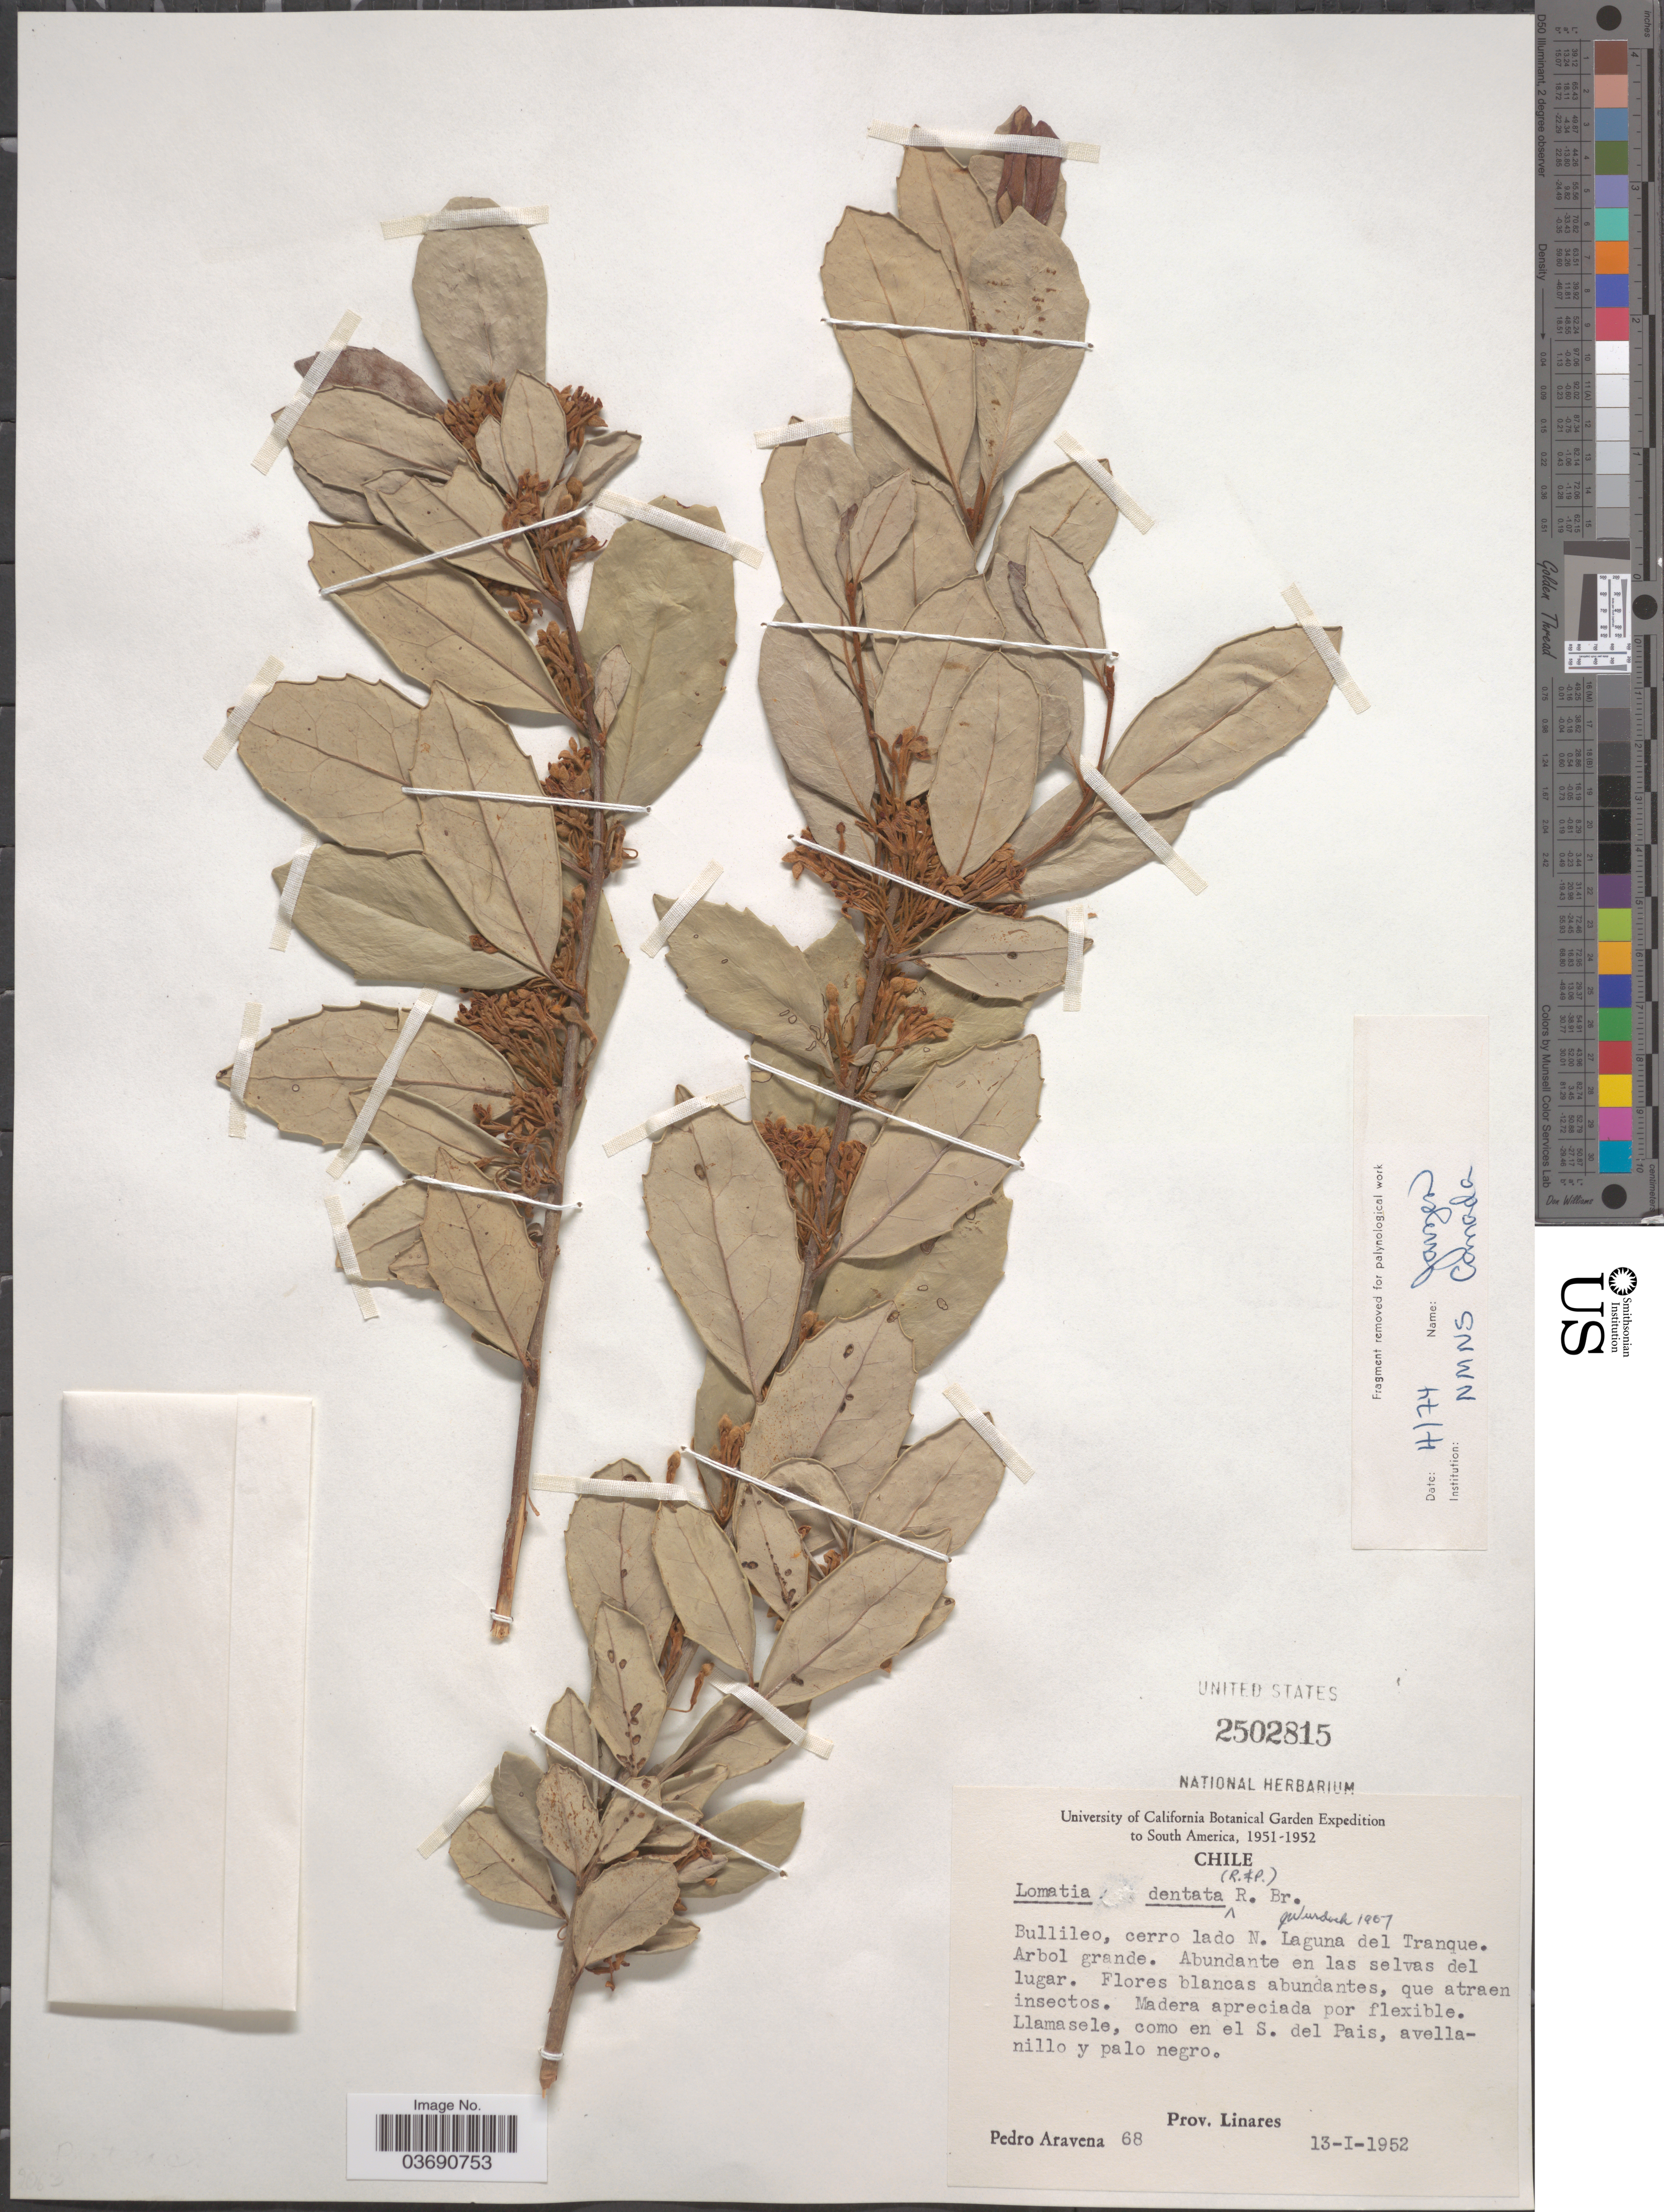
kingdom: Plantae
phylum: Tracheophyta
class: Magnoliopsida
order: Proteales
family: Proteaceae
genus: Lomatia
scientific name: Lomatia dentata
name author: R. Br.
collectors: P. Aravena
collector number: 68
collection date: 1952-01-13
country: Chile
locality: Bullileo, cerro lado N. Laguna del Tranque. Llamasele, como en el S. del Pais, avellanillo y palo negro. Prov. Linares.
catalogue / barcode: US 2502815